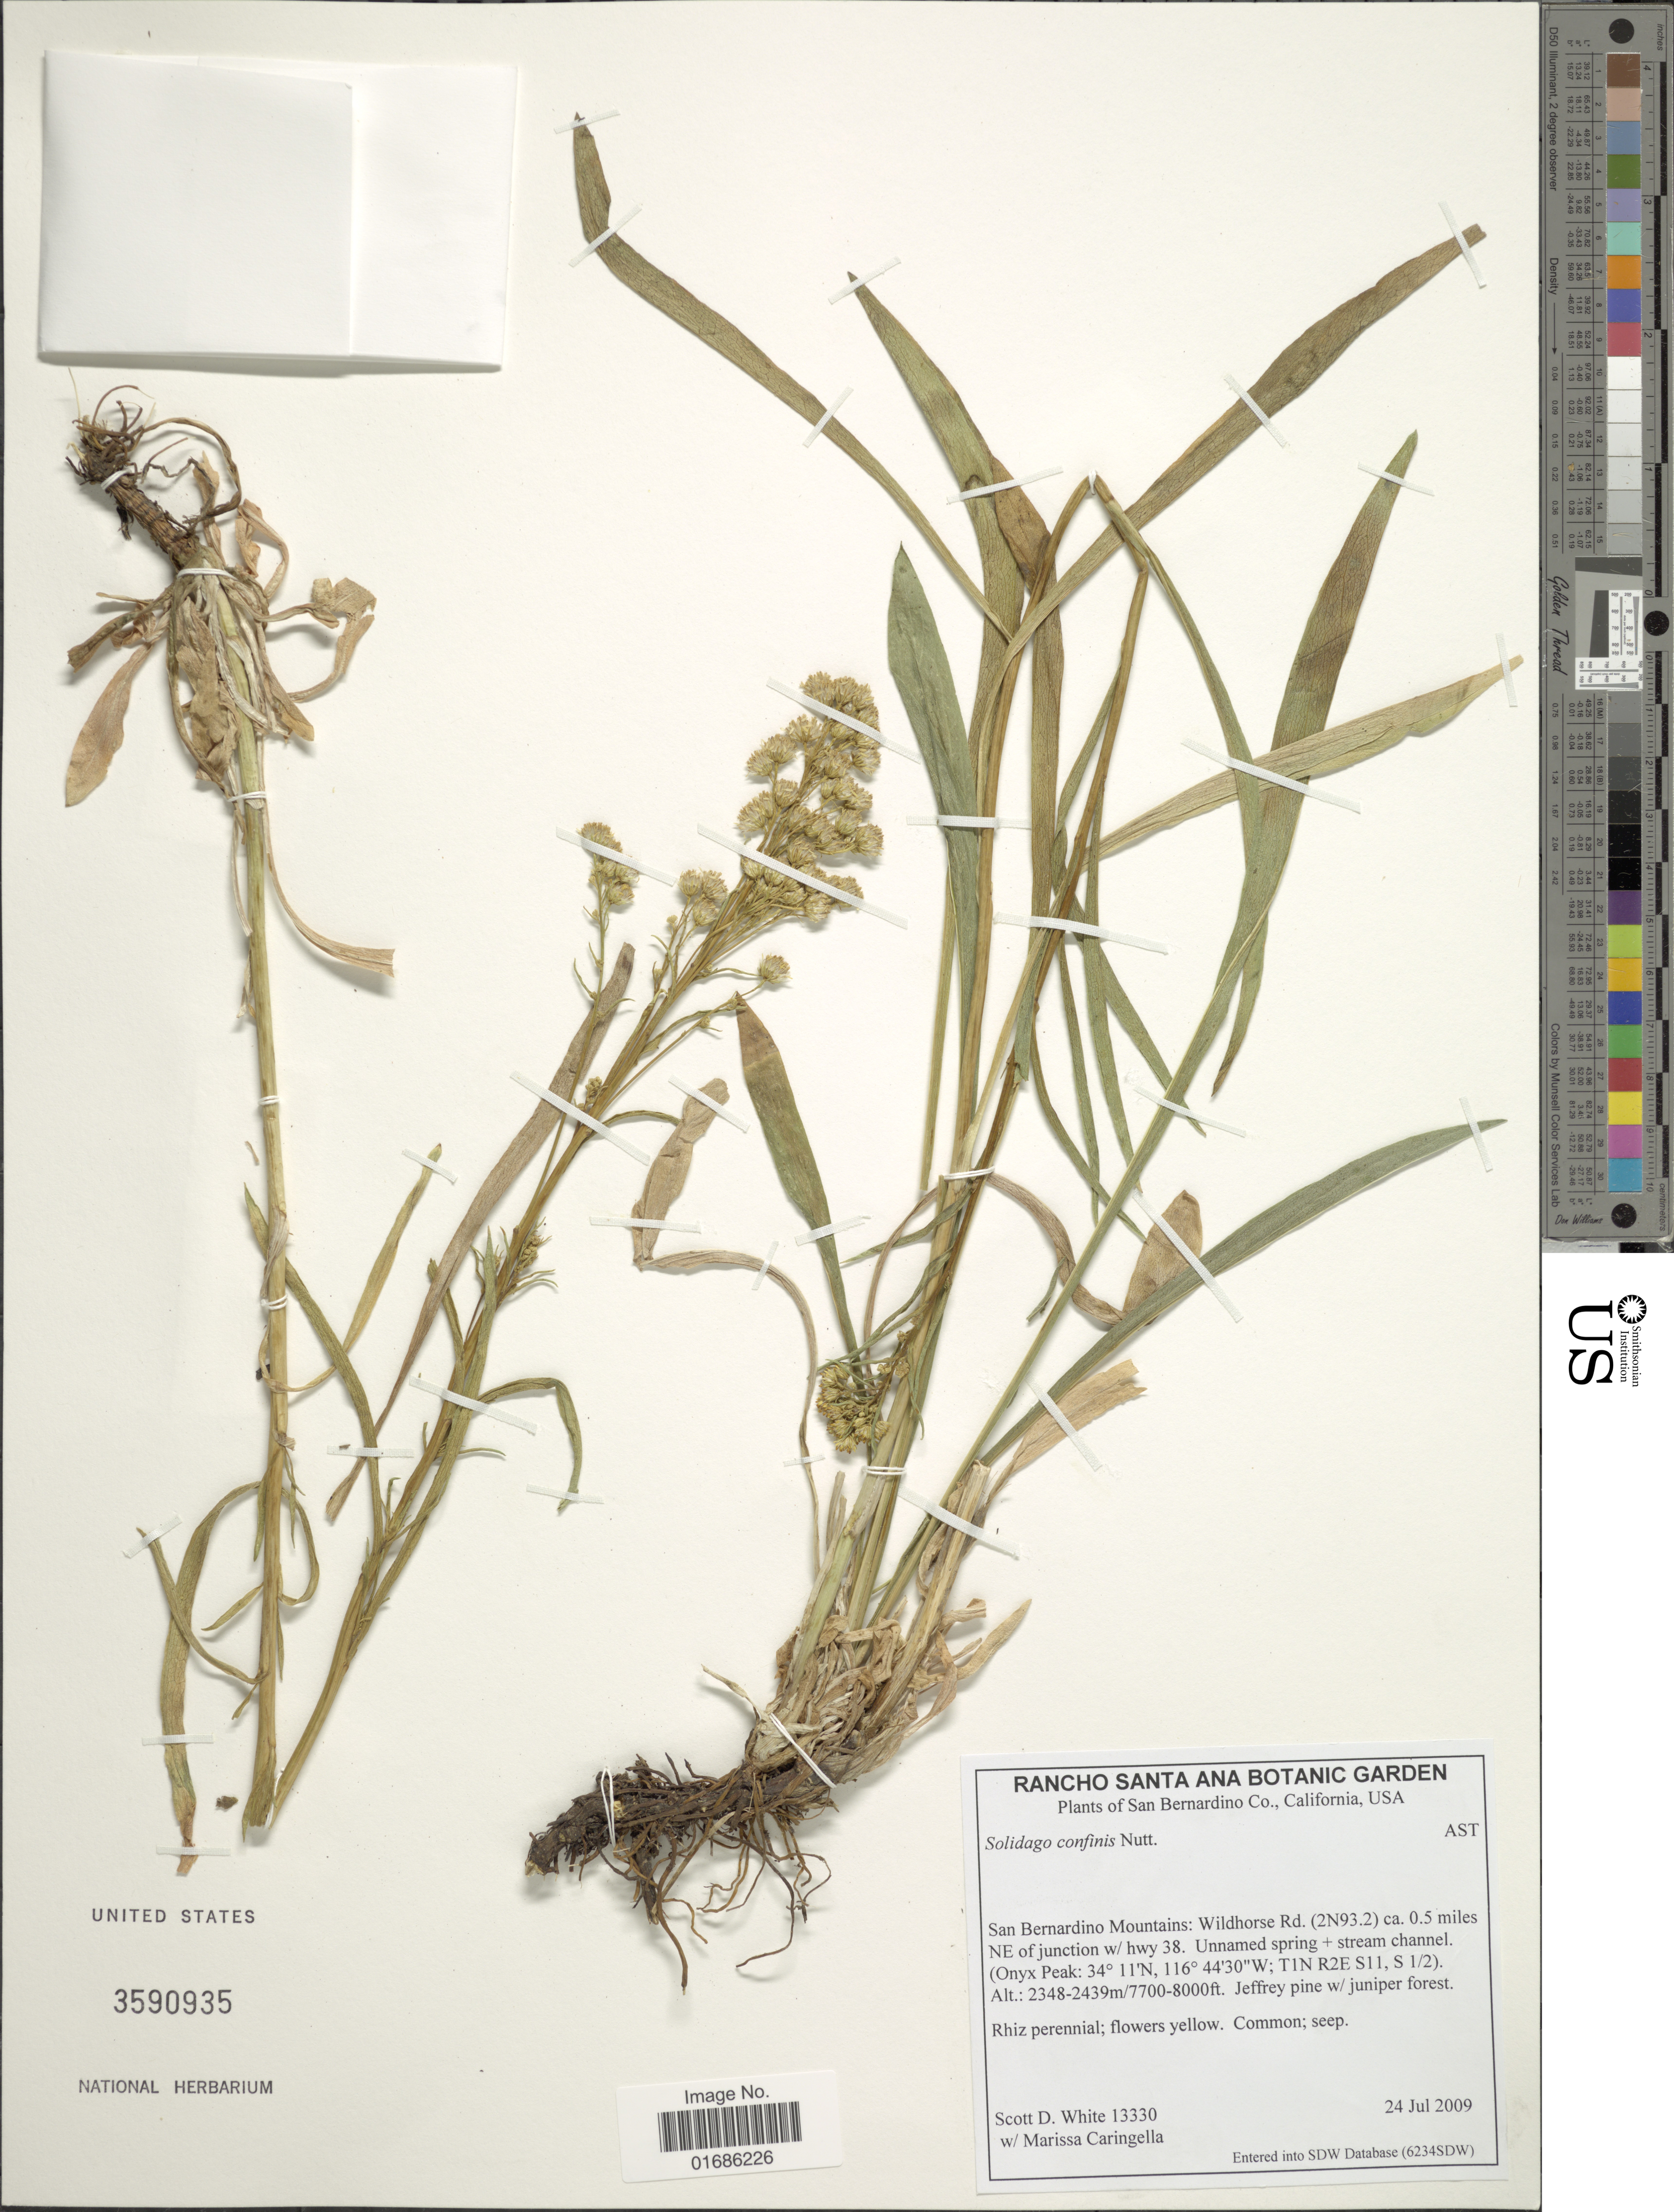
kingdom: Plantae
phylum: Tracheophyta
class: Magnoliopsida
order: Asterales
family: Asteraceae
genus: Solidago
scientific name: Solidago confinis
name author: A. Gray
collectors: S. White & M. Caringella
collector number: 13330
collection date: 2009-07-24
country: United States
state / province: California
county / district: San Bernardino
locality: San Bernardino Co. San Bernardino Mountains: Wildhorse Rd. (2N93.2) ca. 0.5 miles NE of junction w/hwy 38. Unnamed spring + stream channel. (Onyx Peak T1N R2E S11, S1/2). Jeffrey pine w/ juniper forest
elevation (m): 2347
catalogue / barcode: US 3590935